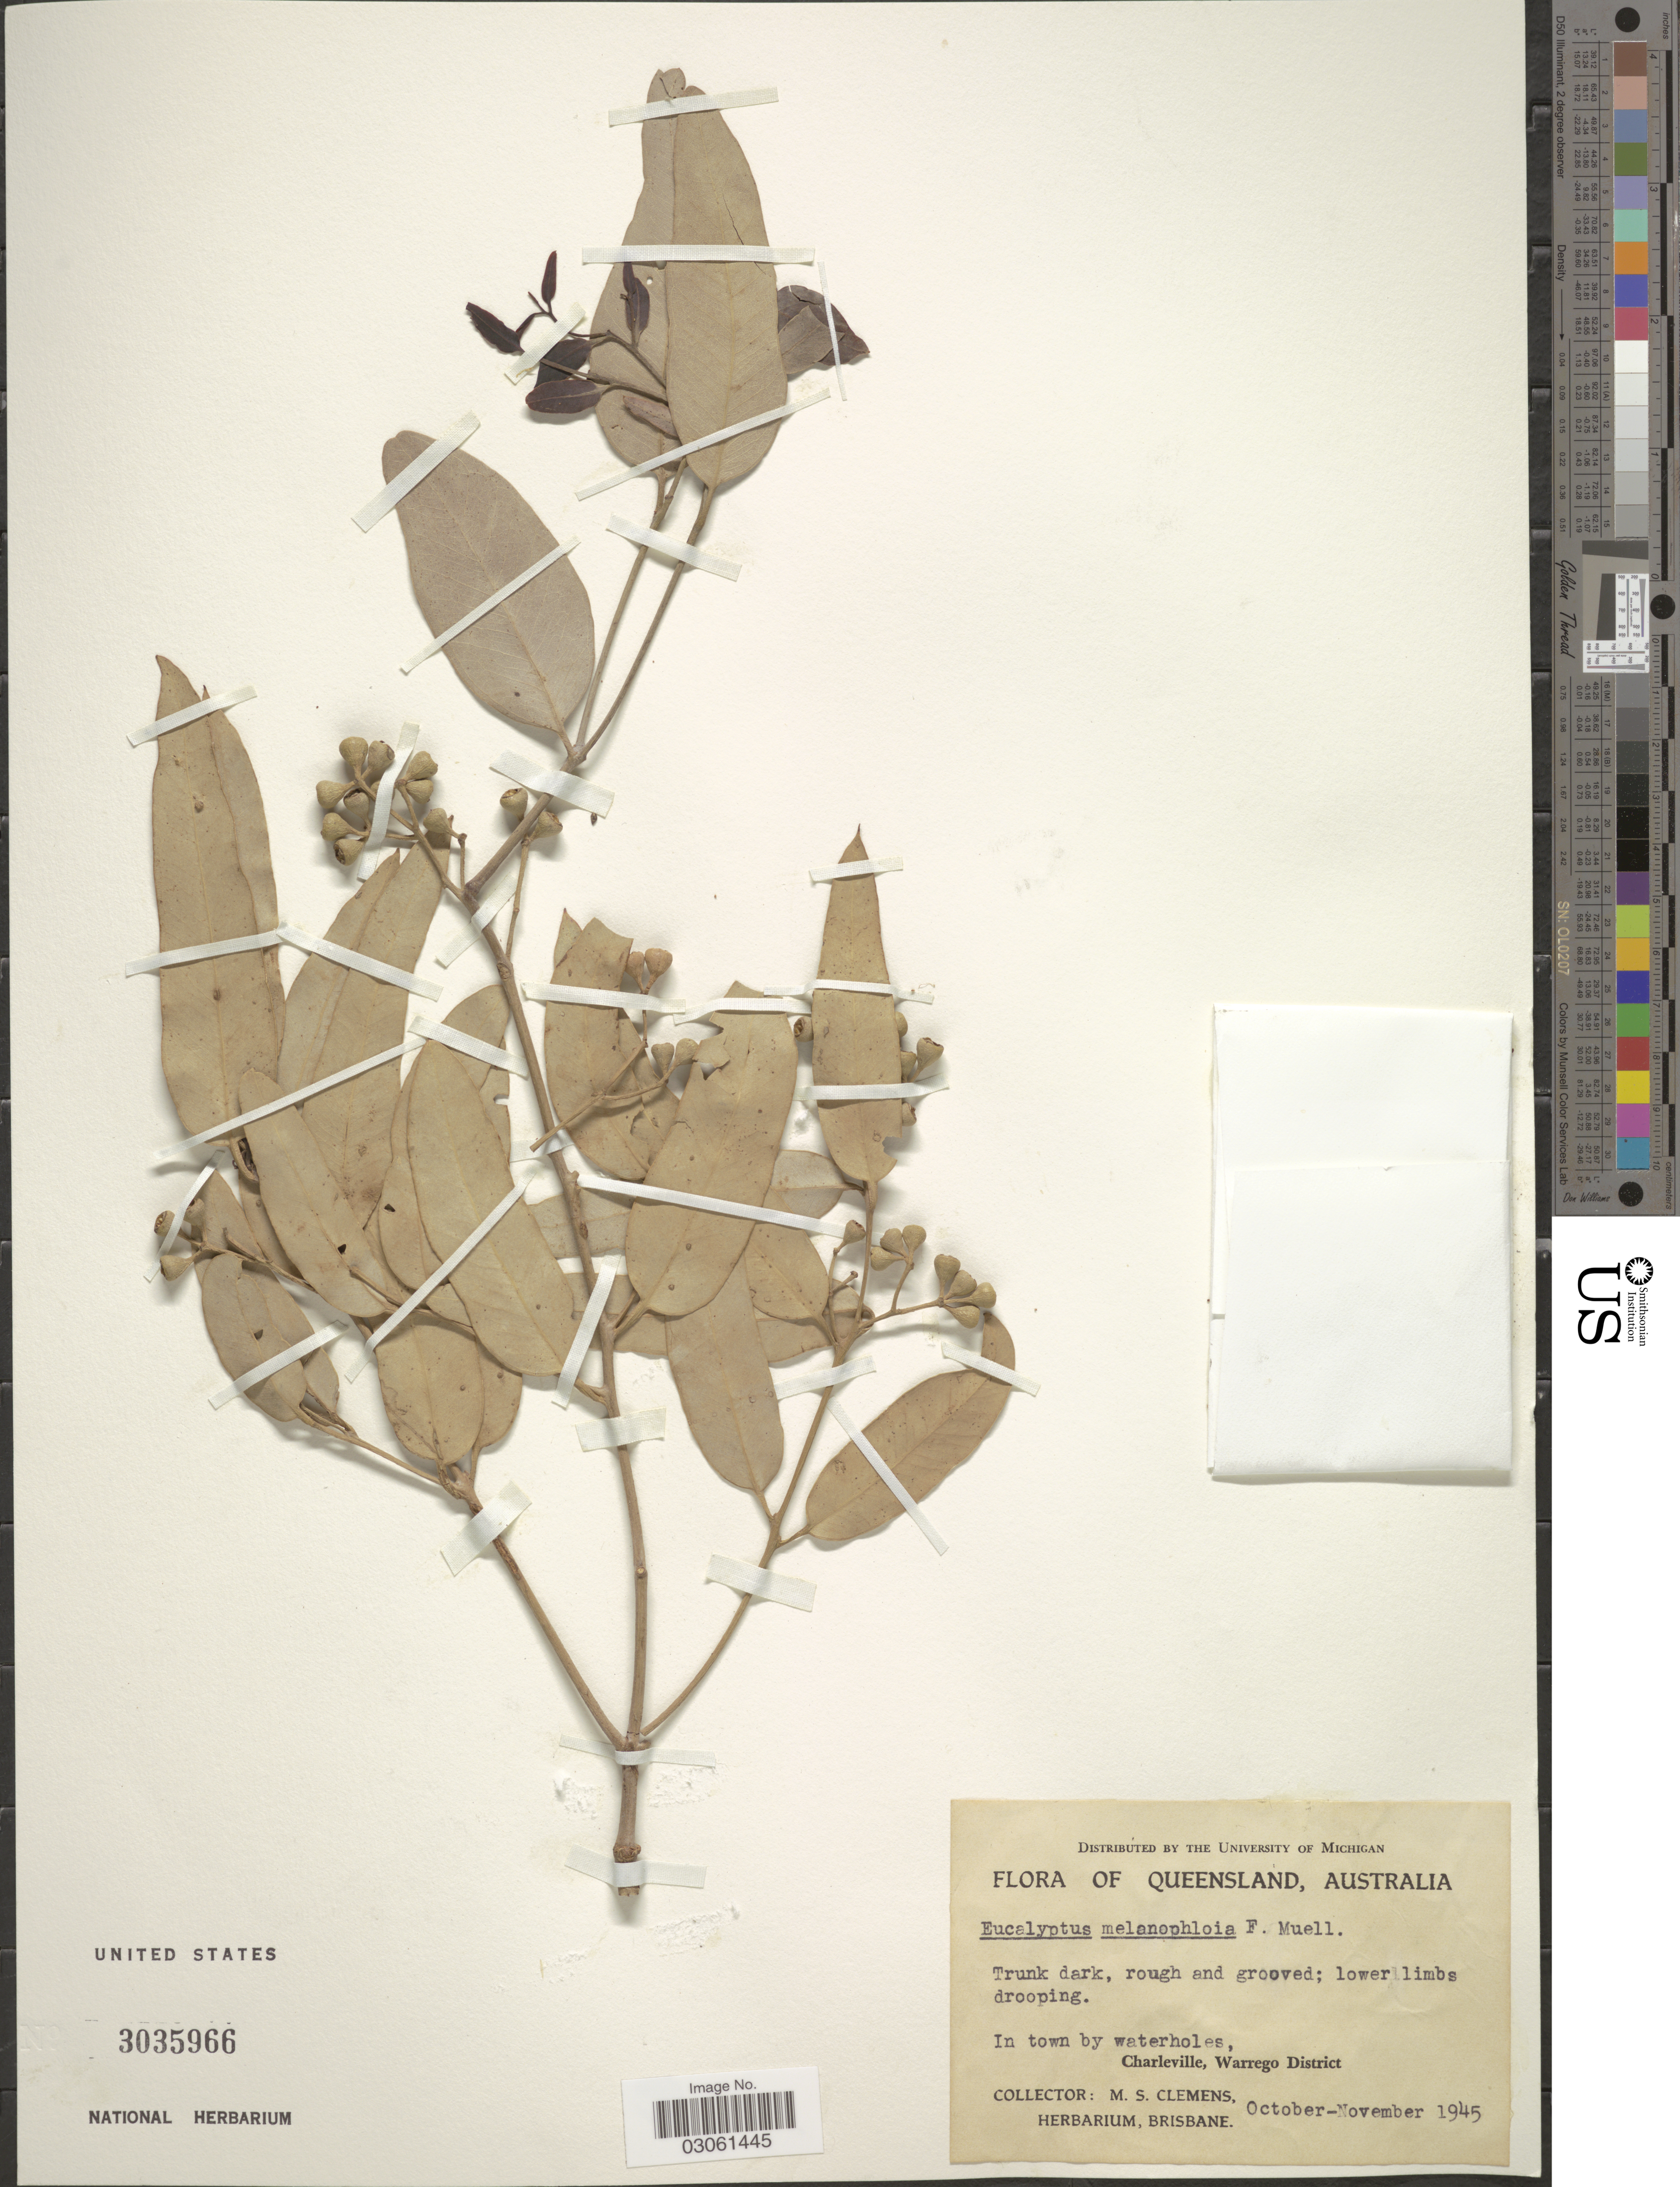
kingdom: Plantae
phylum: Tracheophyta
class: Magnoliopsida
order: Myrtales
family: Myrtaceae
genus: Eucalyptus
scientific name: Eucalyptus melanophloia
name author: F. Muell.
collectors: M. S. Clemens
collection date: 1945-10/1945-11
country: Australia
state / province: Queensland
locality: In town by waterholes, Charleville, Warrego District.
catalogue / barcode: US 3035966